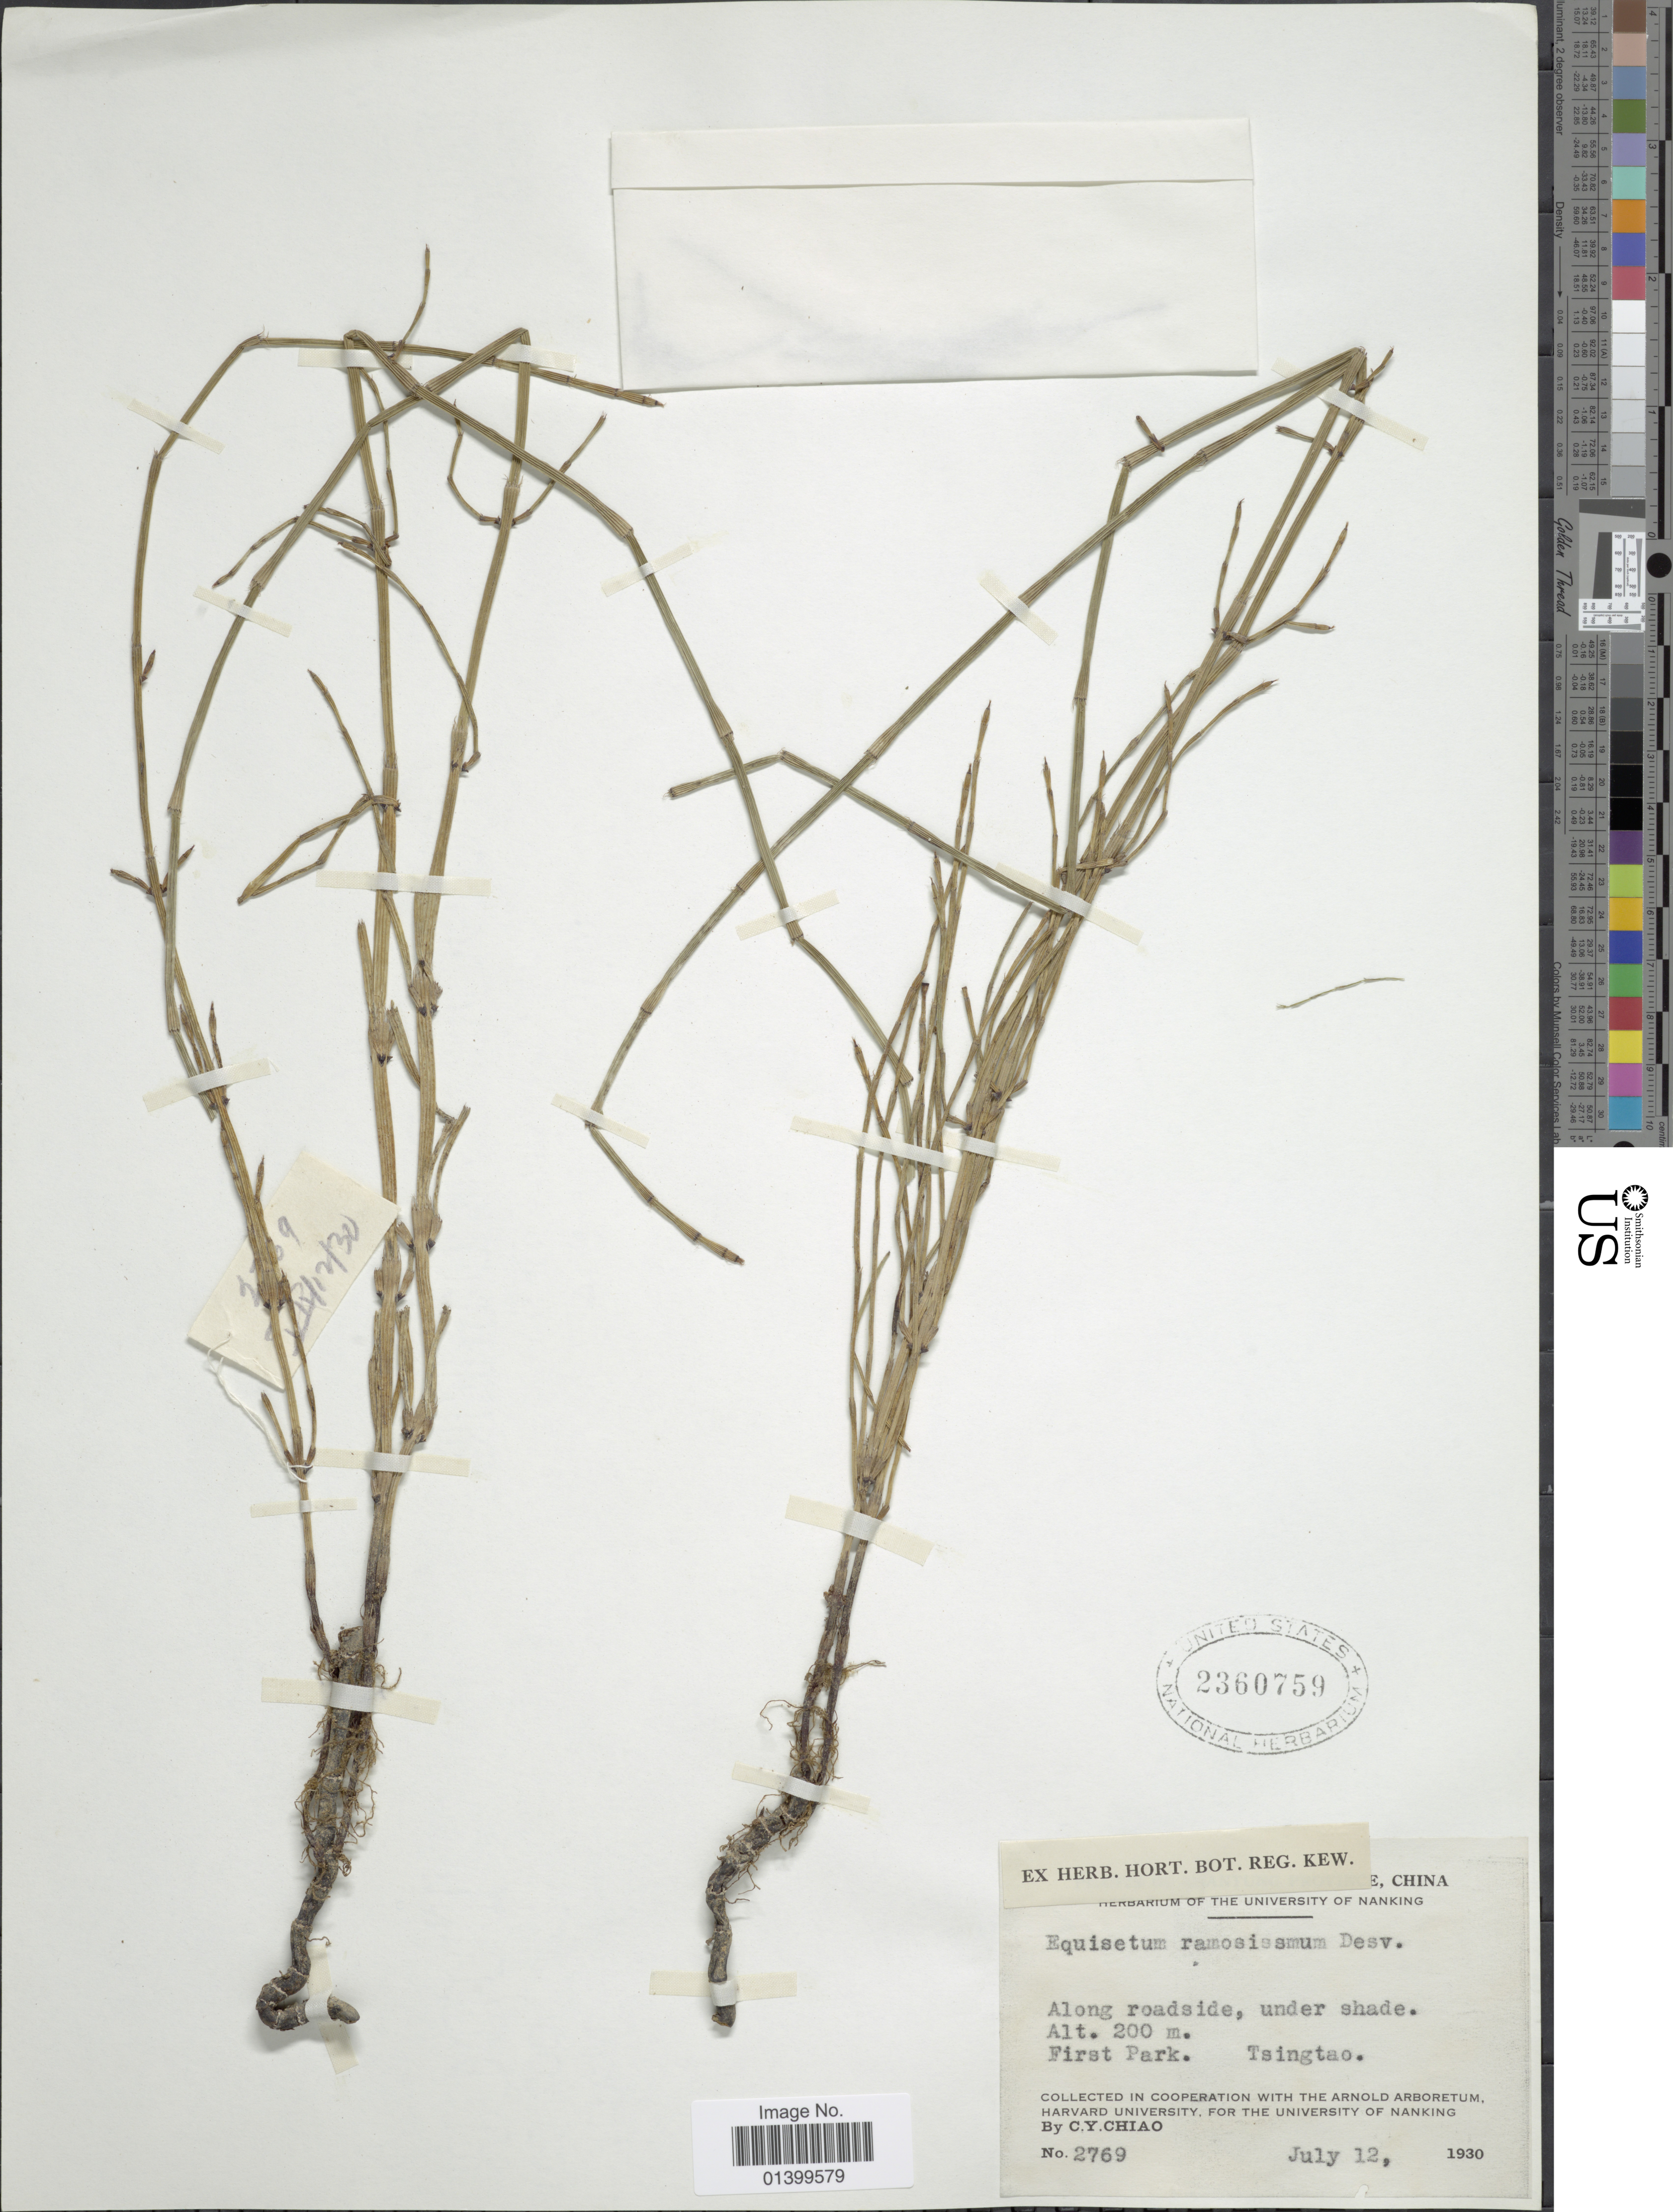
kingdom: Plantae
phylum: Tracheophyta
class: Polypodiopsida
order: Equisetales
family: Equisetaceae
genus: Equisetum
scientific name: Equisetum ramosissimum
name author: Desf.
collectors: C. Y. Chiao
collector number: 2769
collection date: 1930-07-12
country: China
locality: Along roadside, under shade. First Park. Tsingtao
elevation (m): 200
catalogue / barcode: US 2360759